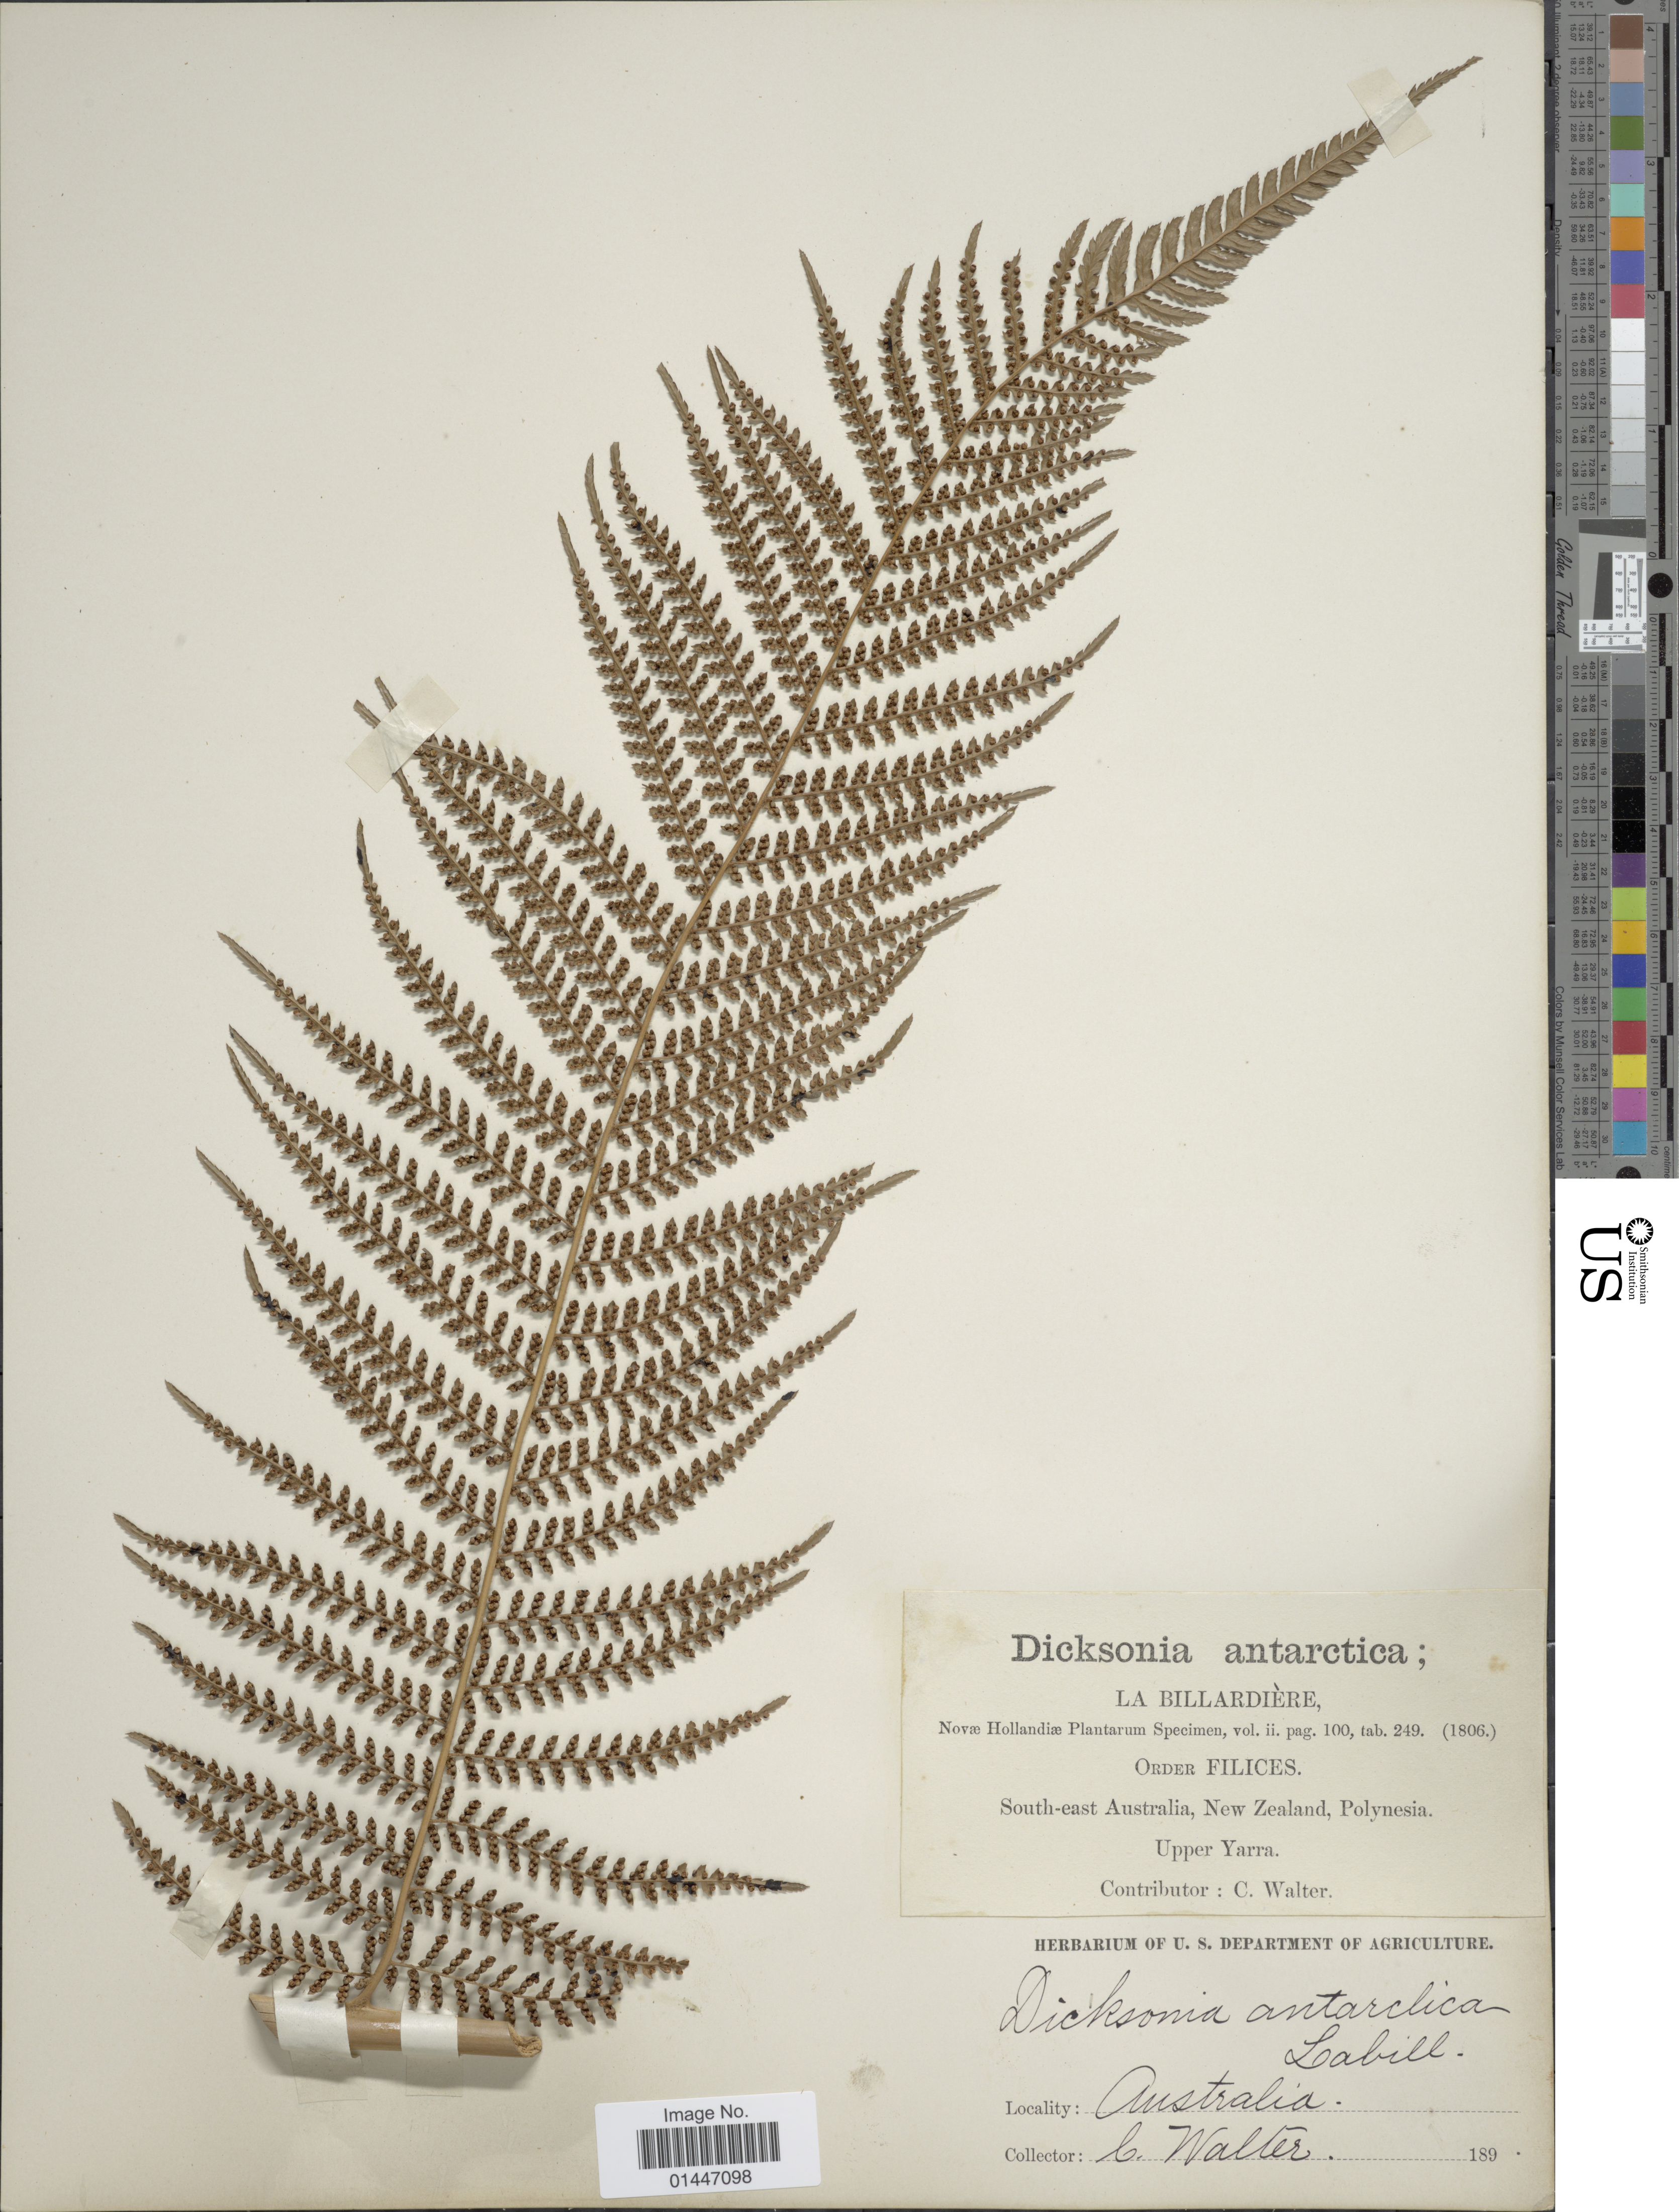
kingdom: Plantae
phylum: Tracheophyta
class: Polypodiopsida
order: Cyatheales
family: Dicksoniaceae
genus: Dicksonia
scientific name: Dicksonia antarctica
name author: Labill.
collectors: C. Walter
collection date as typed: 189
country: Australia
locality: South-east Australia